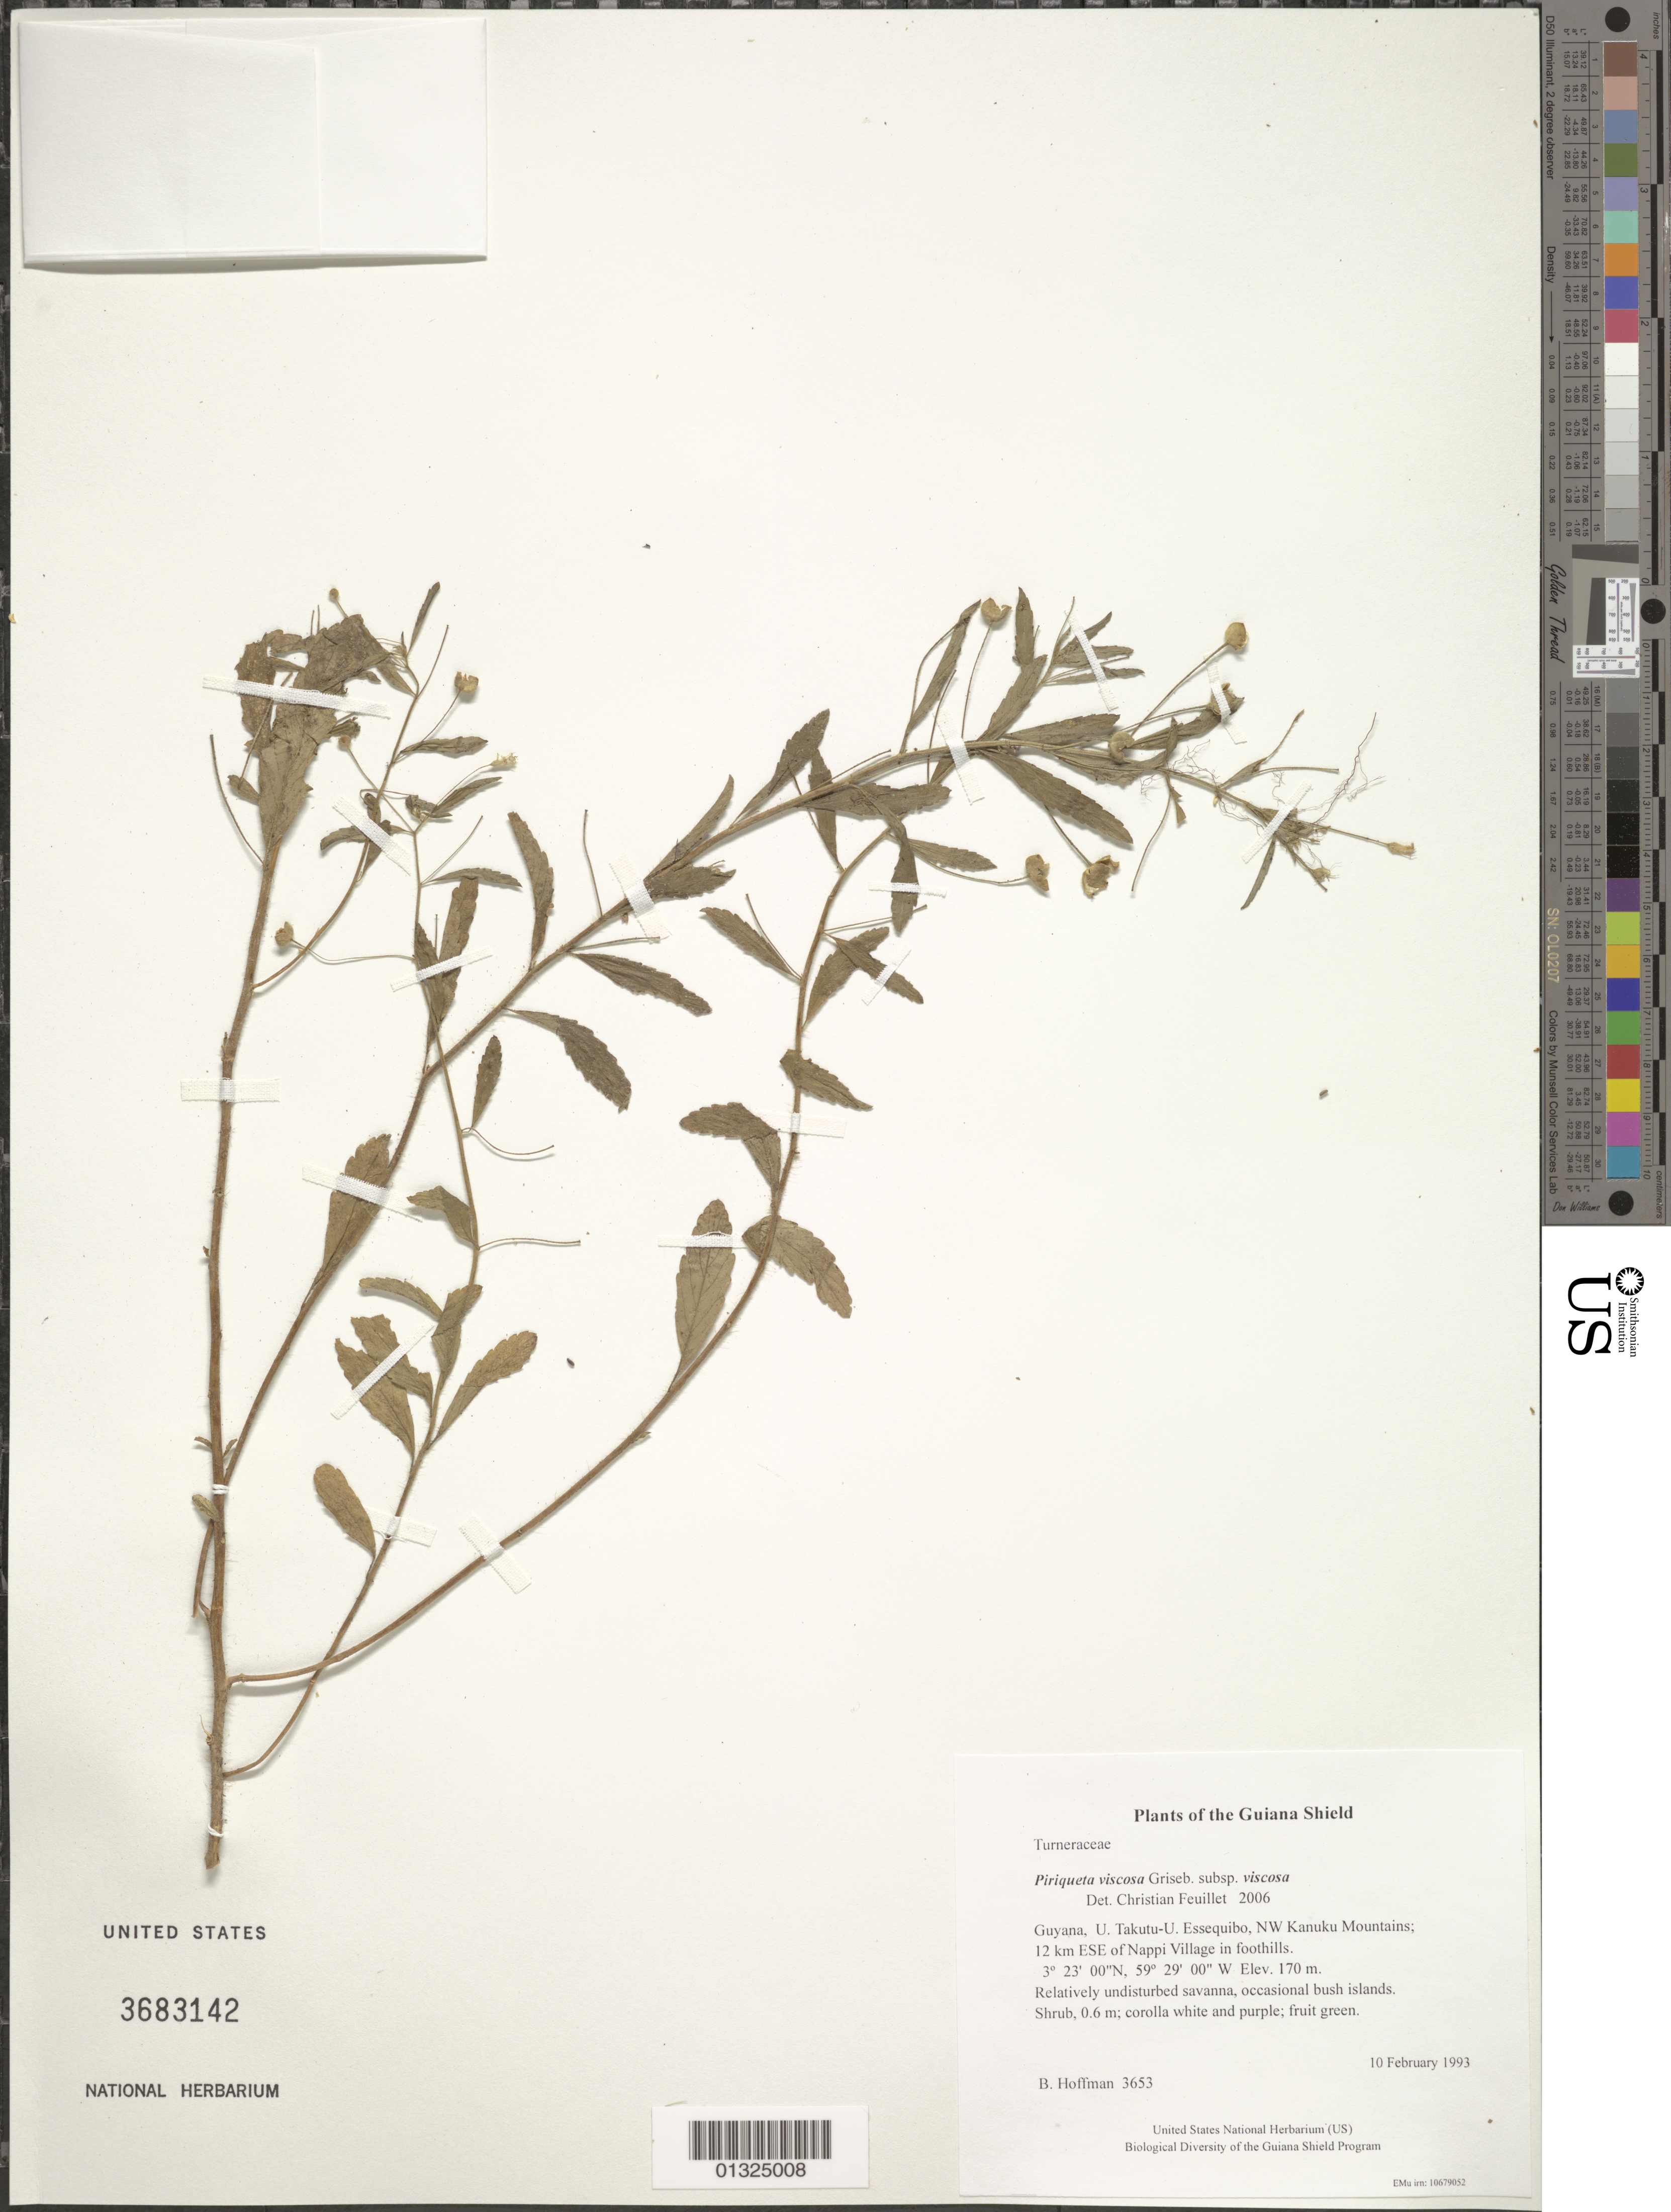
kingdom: Plantae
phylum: Tracheophyta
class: Magnoliopsida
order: Malpighiales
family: Turneraceae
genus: Piriqueta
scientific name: Piriqueta viscosa subsp. viscosa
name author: Griseb.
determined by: Feuillet, C.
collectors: B. Hoffman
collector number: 3653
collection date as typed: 10 February 1993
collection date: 1993-02-10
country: Guyana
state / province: U. Takutu-U. Essequibo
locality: NW Kanuku Mountains; 12 km ESE of Nappi Village in foothills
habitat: Relatively undisturbed savanna, occasional bush islands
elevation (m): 170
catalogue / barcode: US 3683142